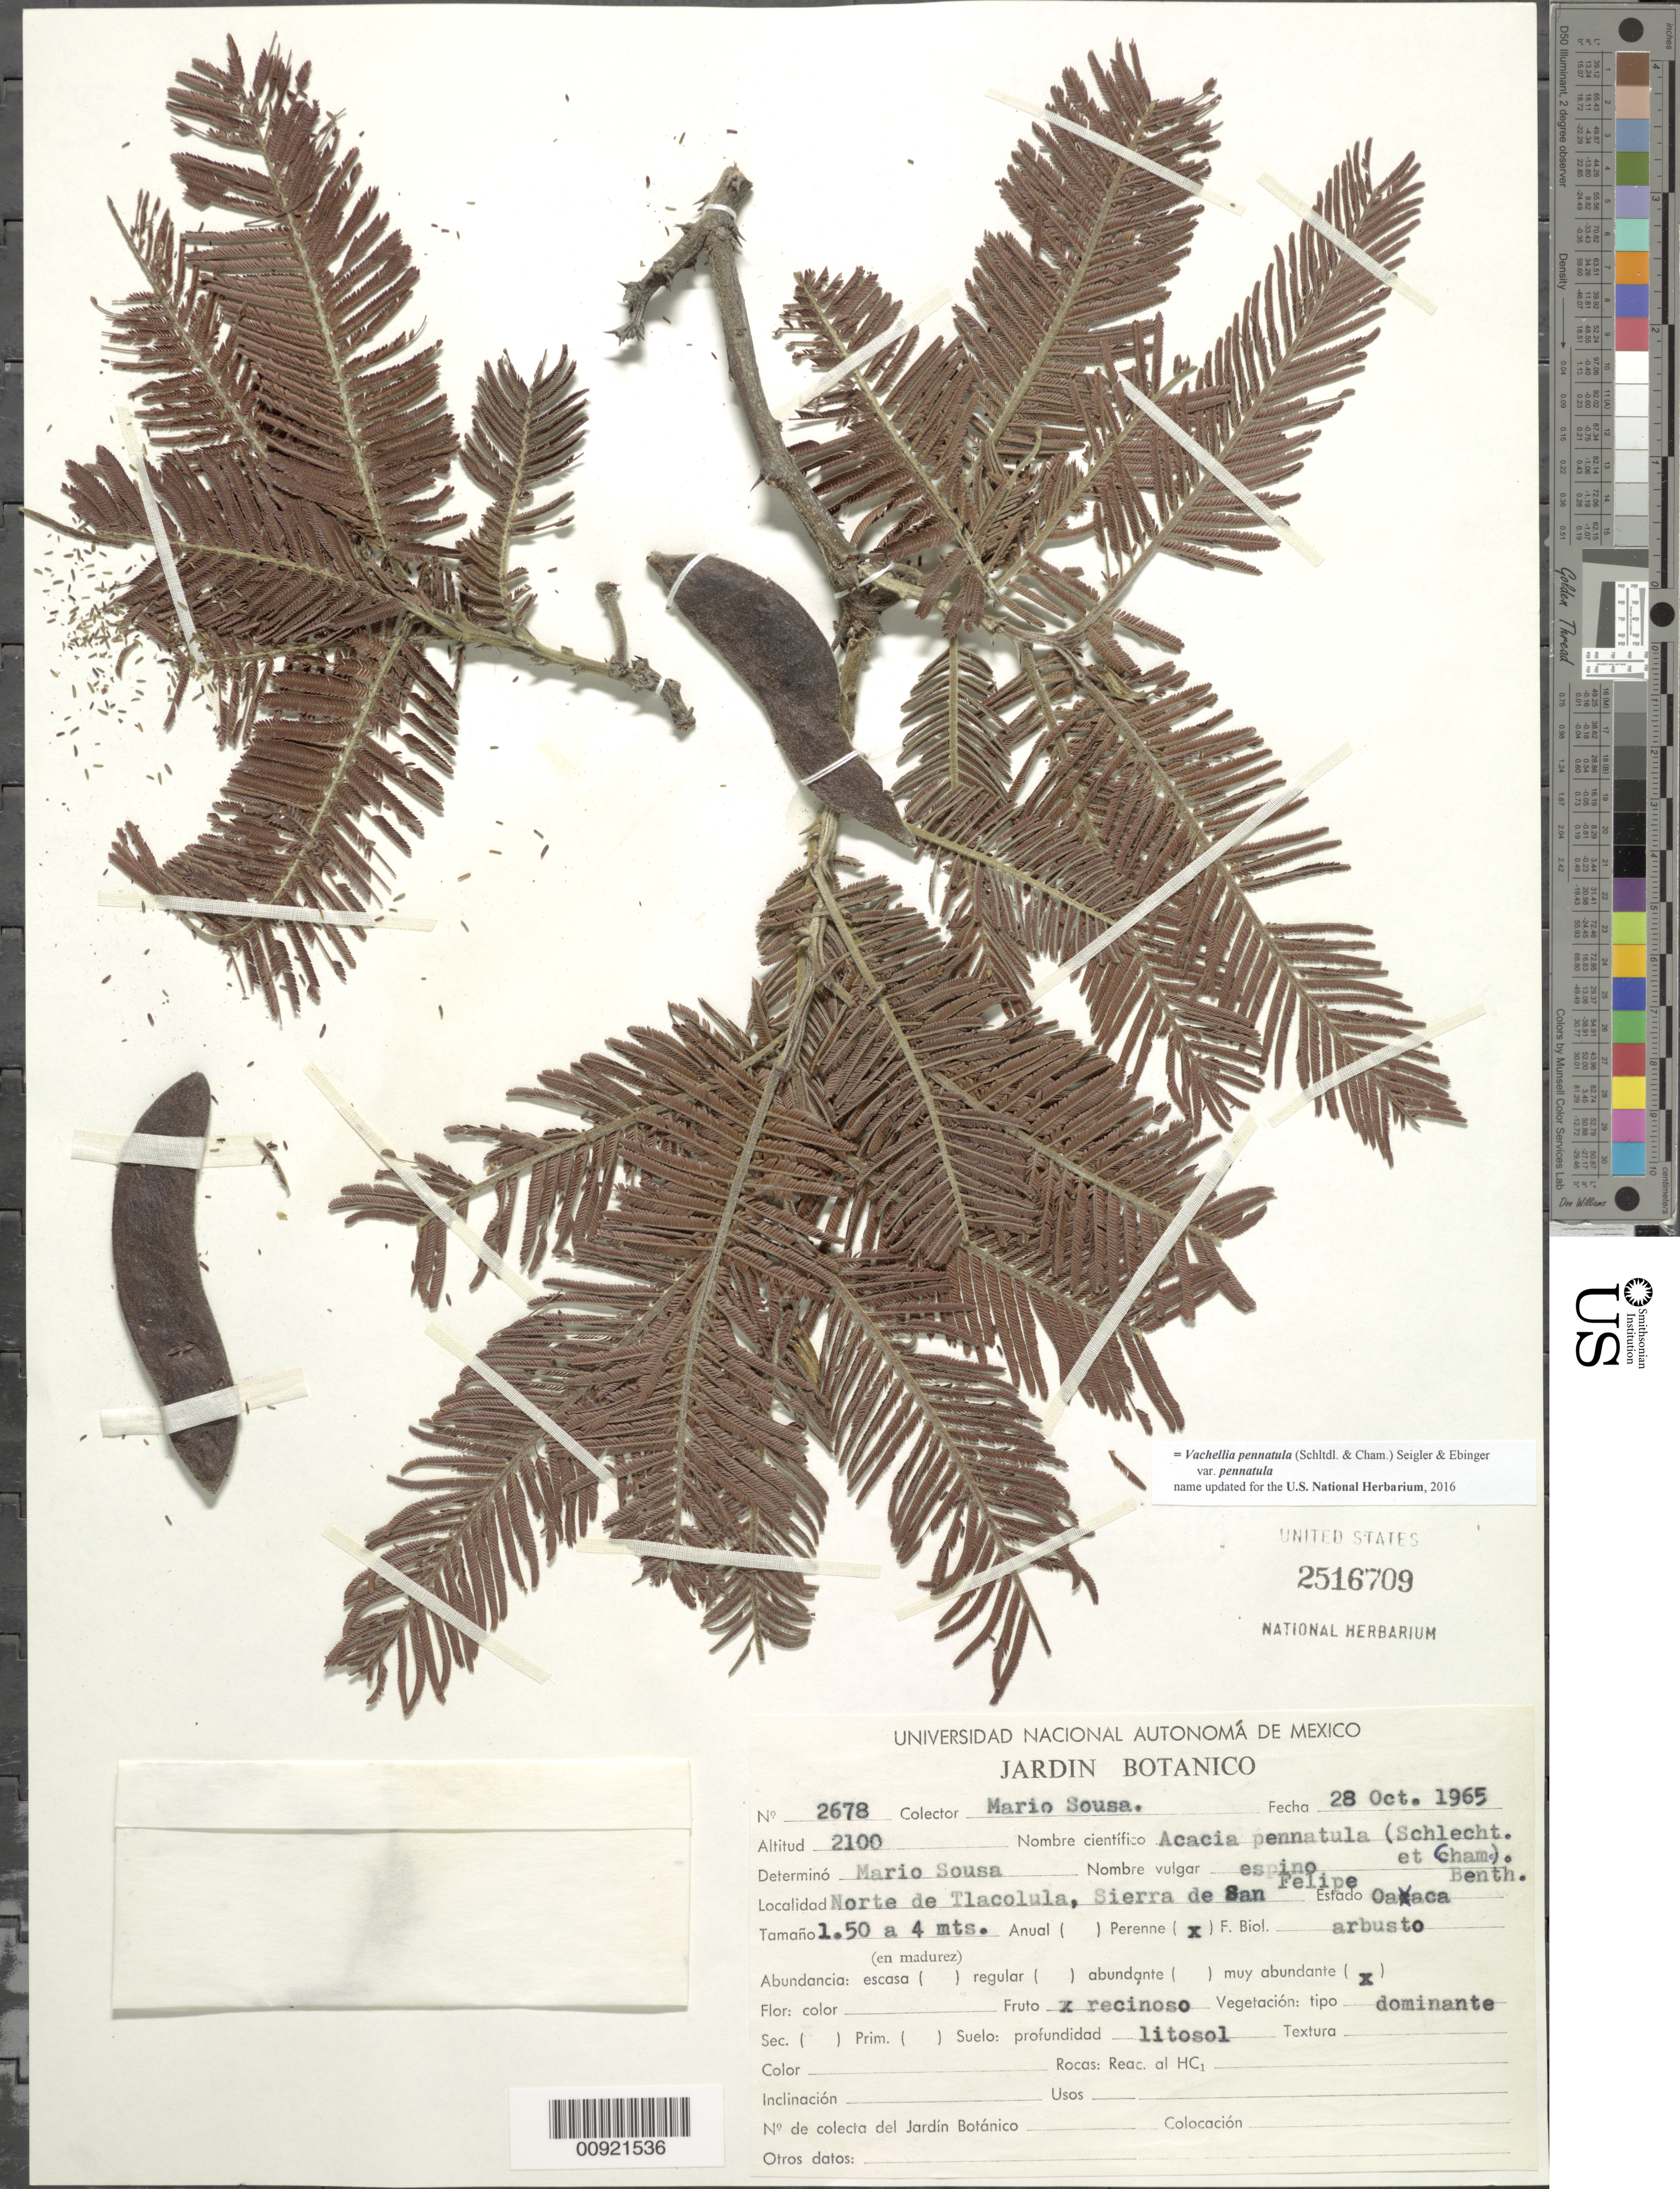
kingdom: Plantae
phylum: Tracheophyta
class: Magnoliopsida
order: Fabales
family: Fabaceae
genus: Vachellia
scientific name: Vachellia pennatula var. pennatula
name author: (Schltdl. & Cham.) Seigler & Ebinger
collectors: M. Sousa S.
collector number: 2678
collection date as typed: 28 Oct 1965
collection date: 1965-10-28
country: Mexico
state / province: Oaxaca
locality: Norte de Tlacolula, Sierra de San Felipe, Estado Oaxaca.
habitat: Dominante. Suelo: profundidad litosol.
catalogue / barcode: US 2516709